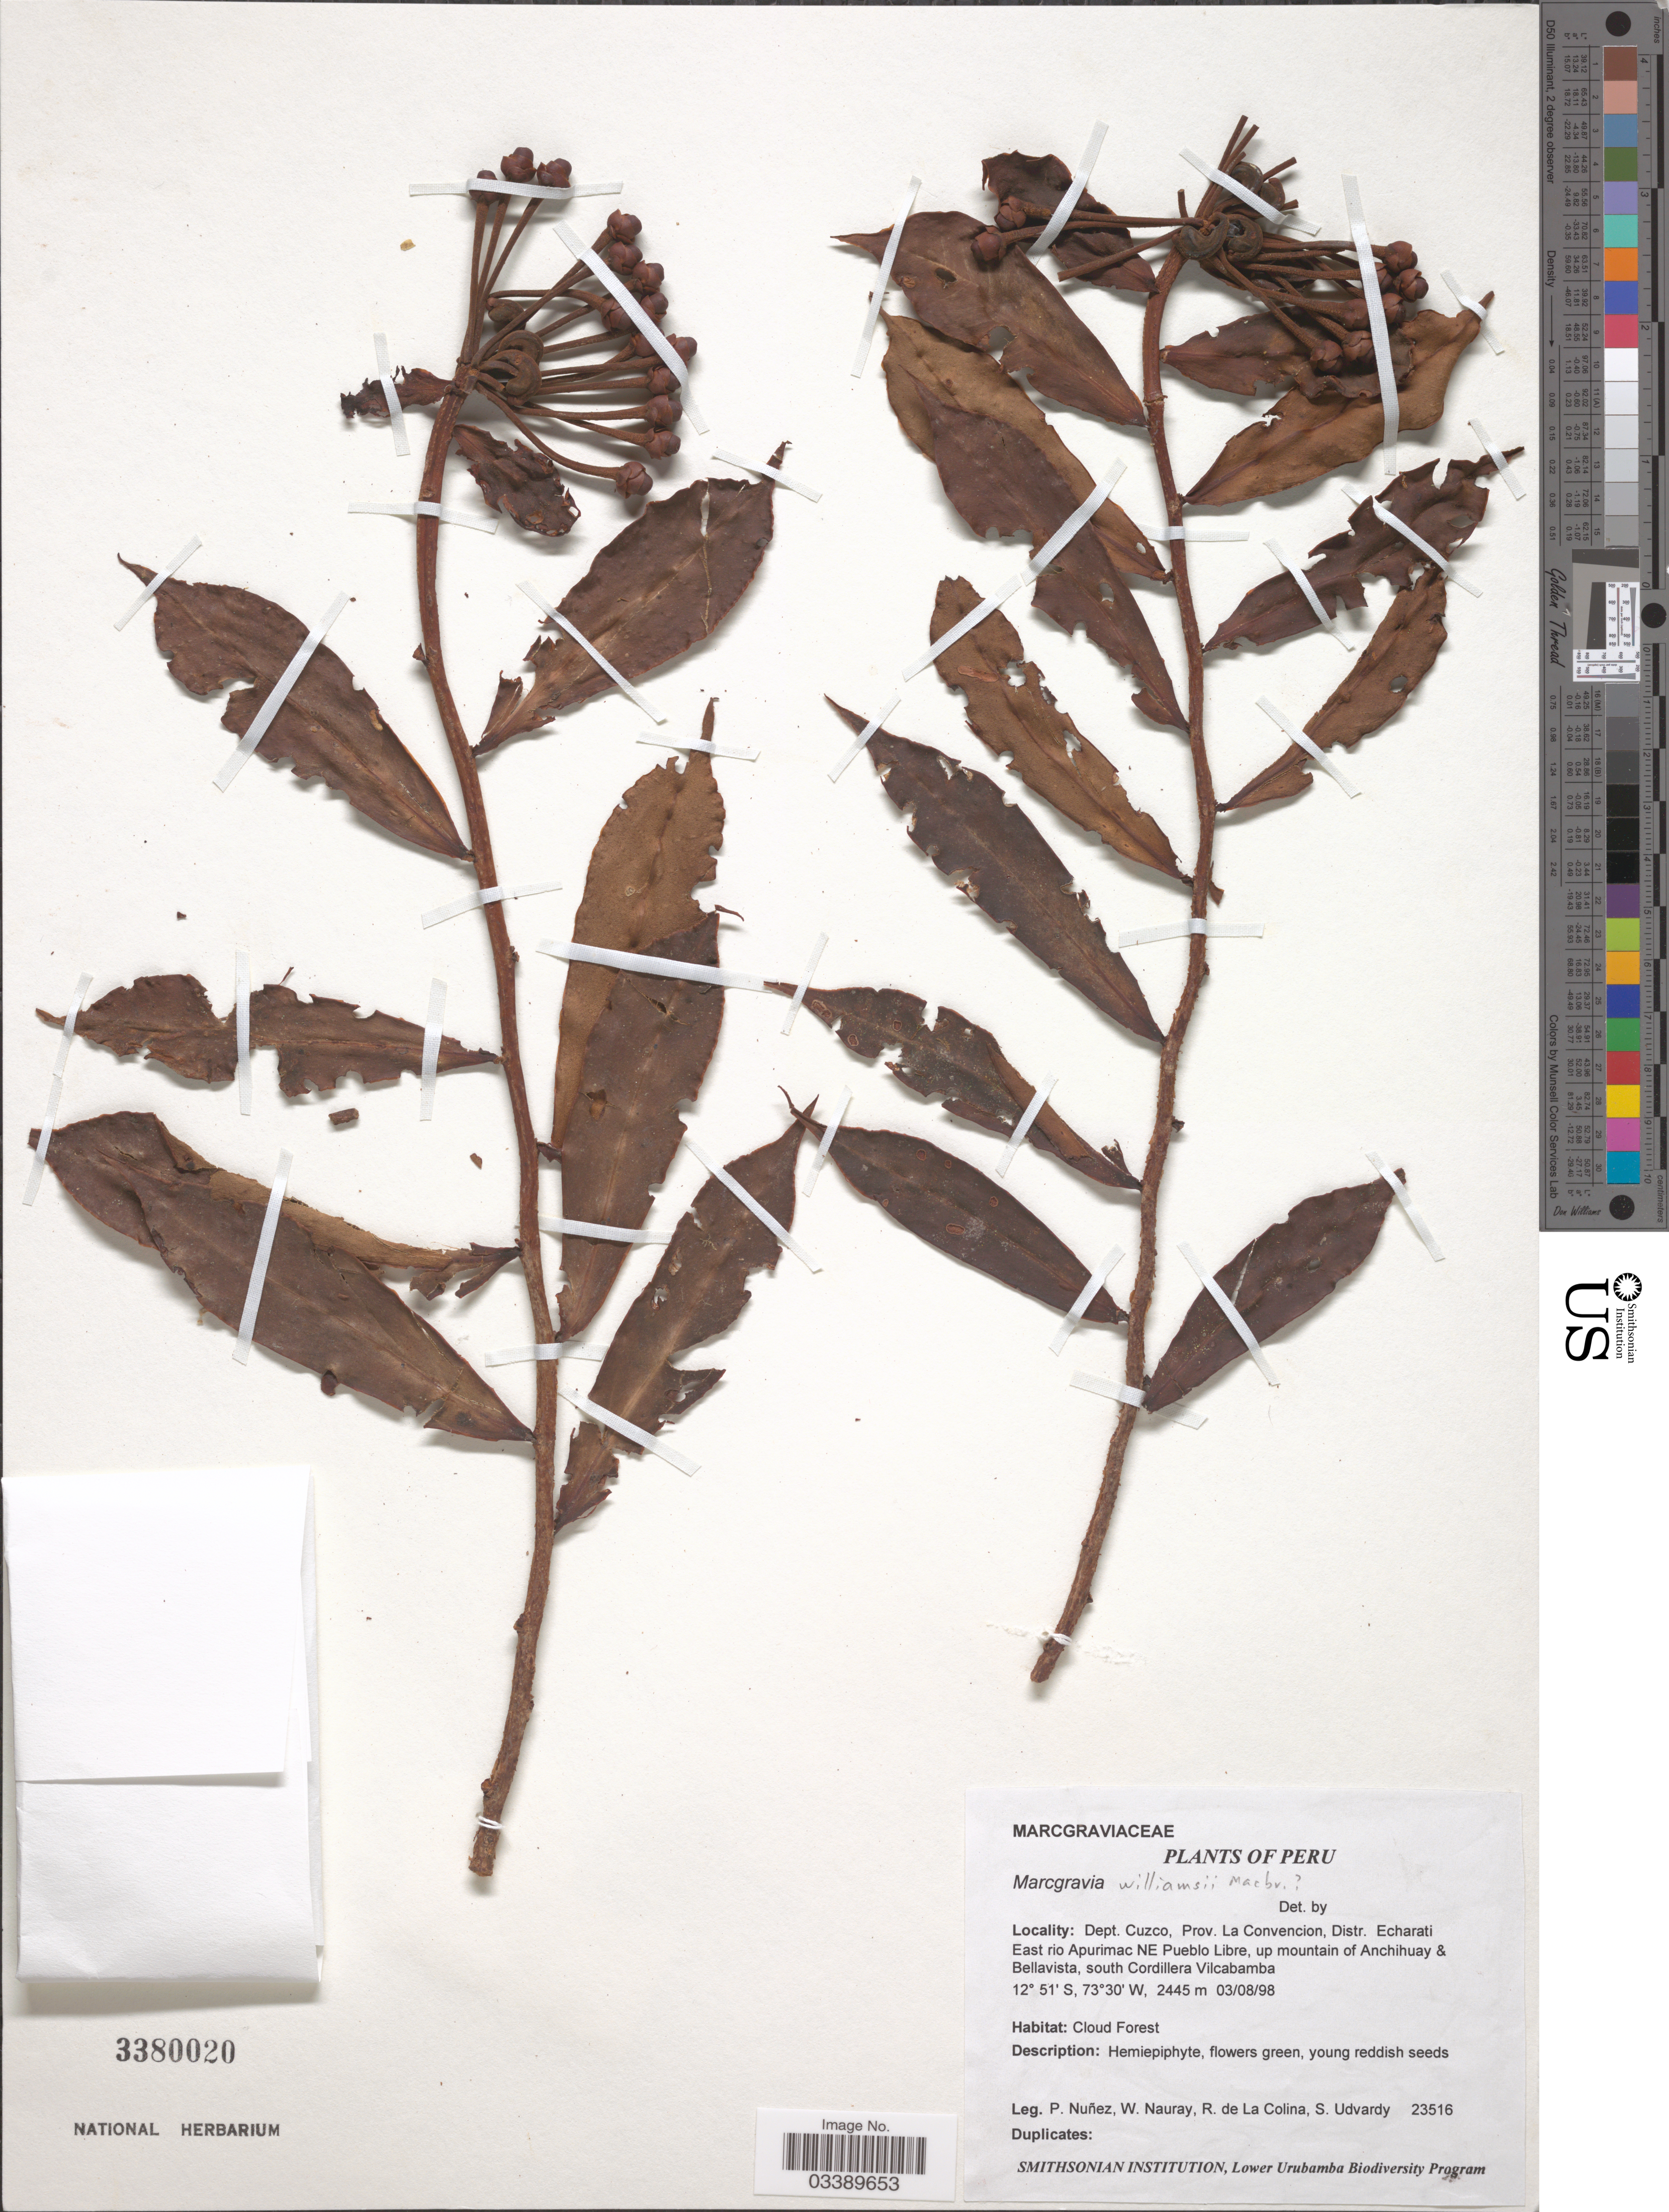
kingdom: Plantae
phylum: Tracheophyta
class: Magnoliopsida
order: Ericales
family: Marcgraviaceae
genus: Marcgravia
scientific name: Marcgravia williamsii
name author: J.F. Macbr.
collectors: P. Nuñez V., W. Nauray, R. Colina & S. Udvardy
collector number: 23516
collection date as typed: Transcribed d/m/y: 3/8/98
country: Peru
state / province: Cusco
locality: Dept. Cuzco, Prov. La Convencion, Distr. Echarati East rio Apurimac NE Pueblo Libre, up mountain Anchihuay & Bellavista, south Cordillera Vilcabamba.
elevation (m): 2445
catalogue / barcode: US 3380020